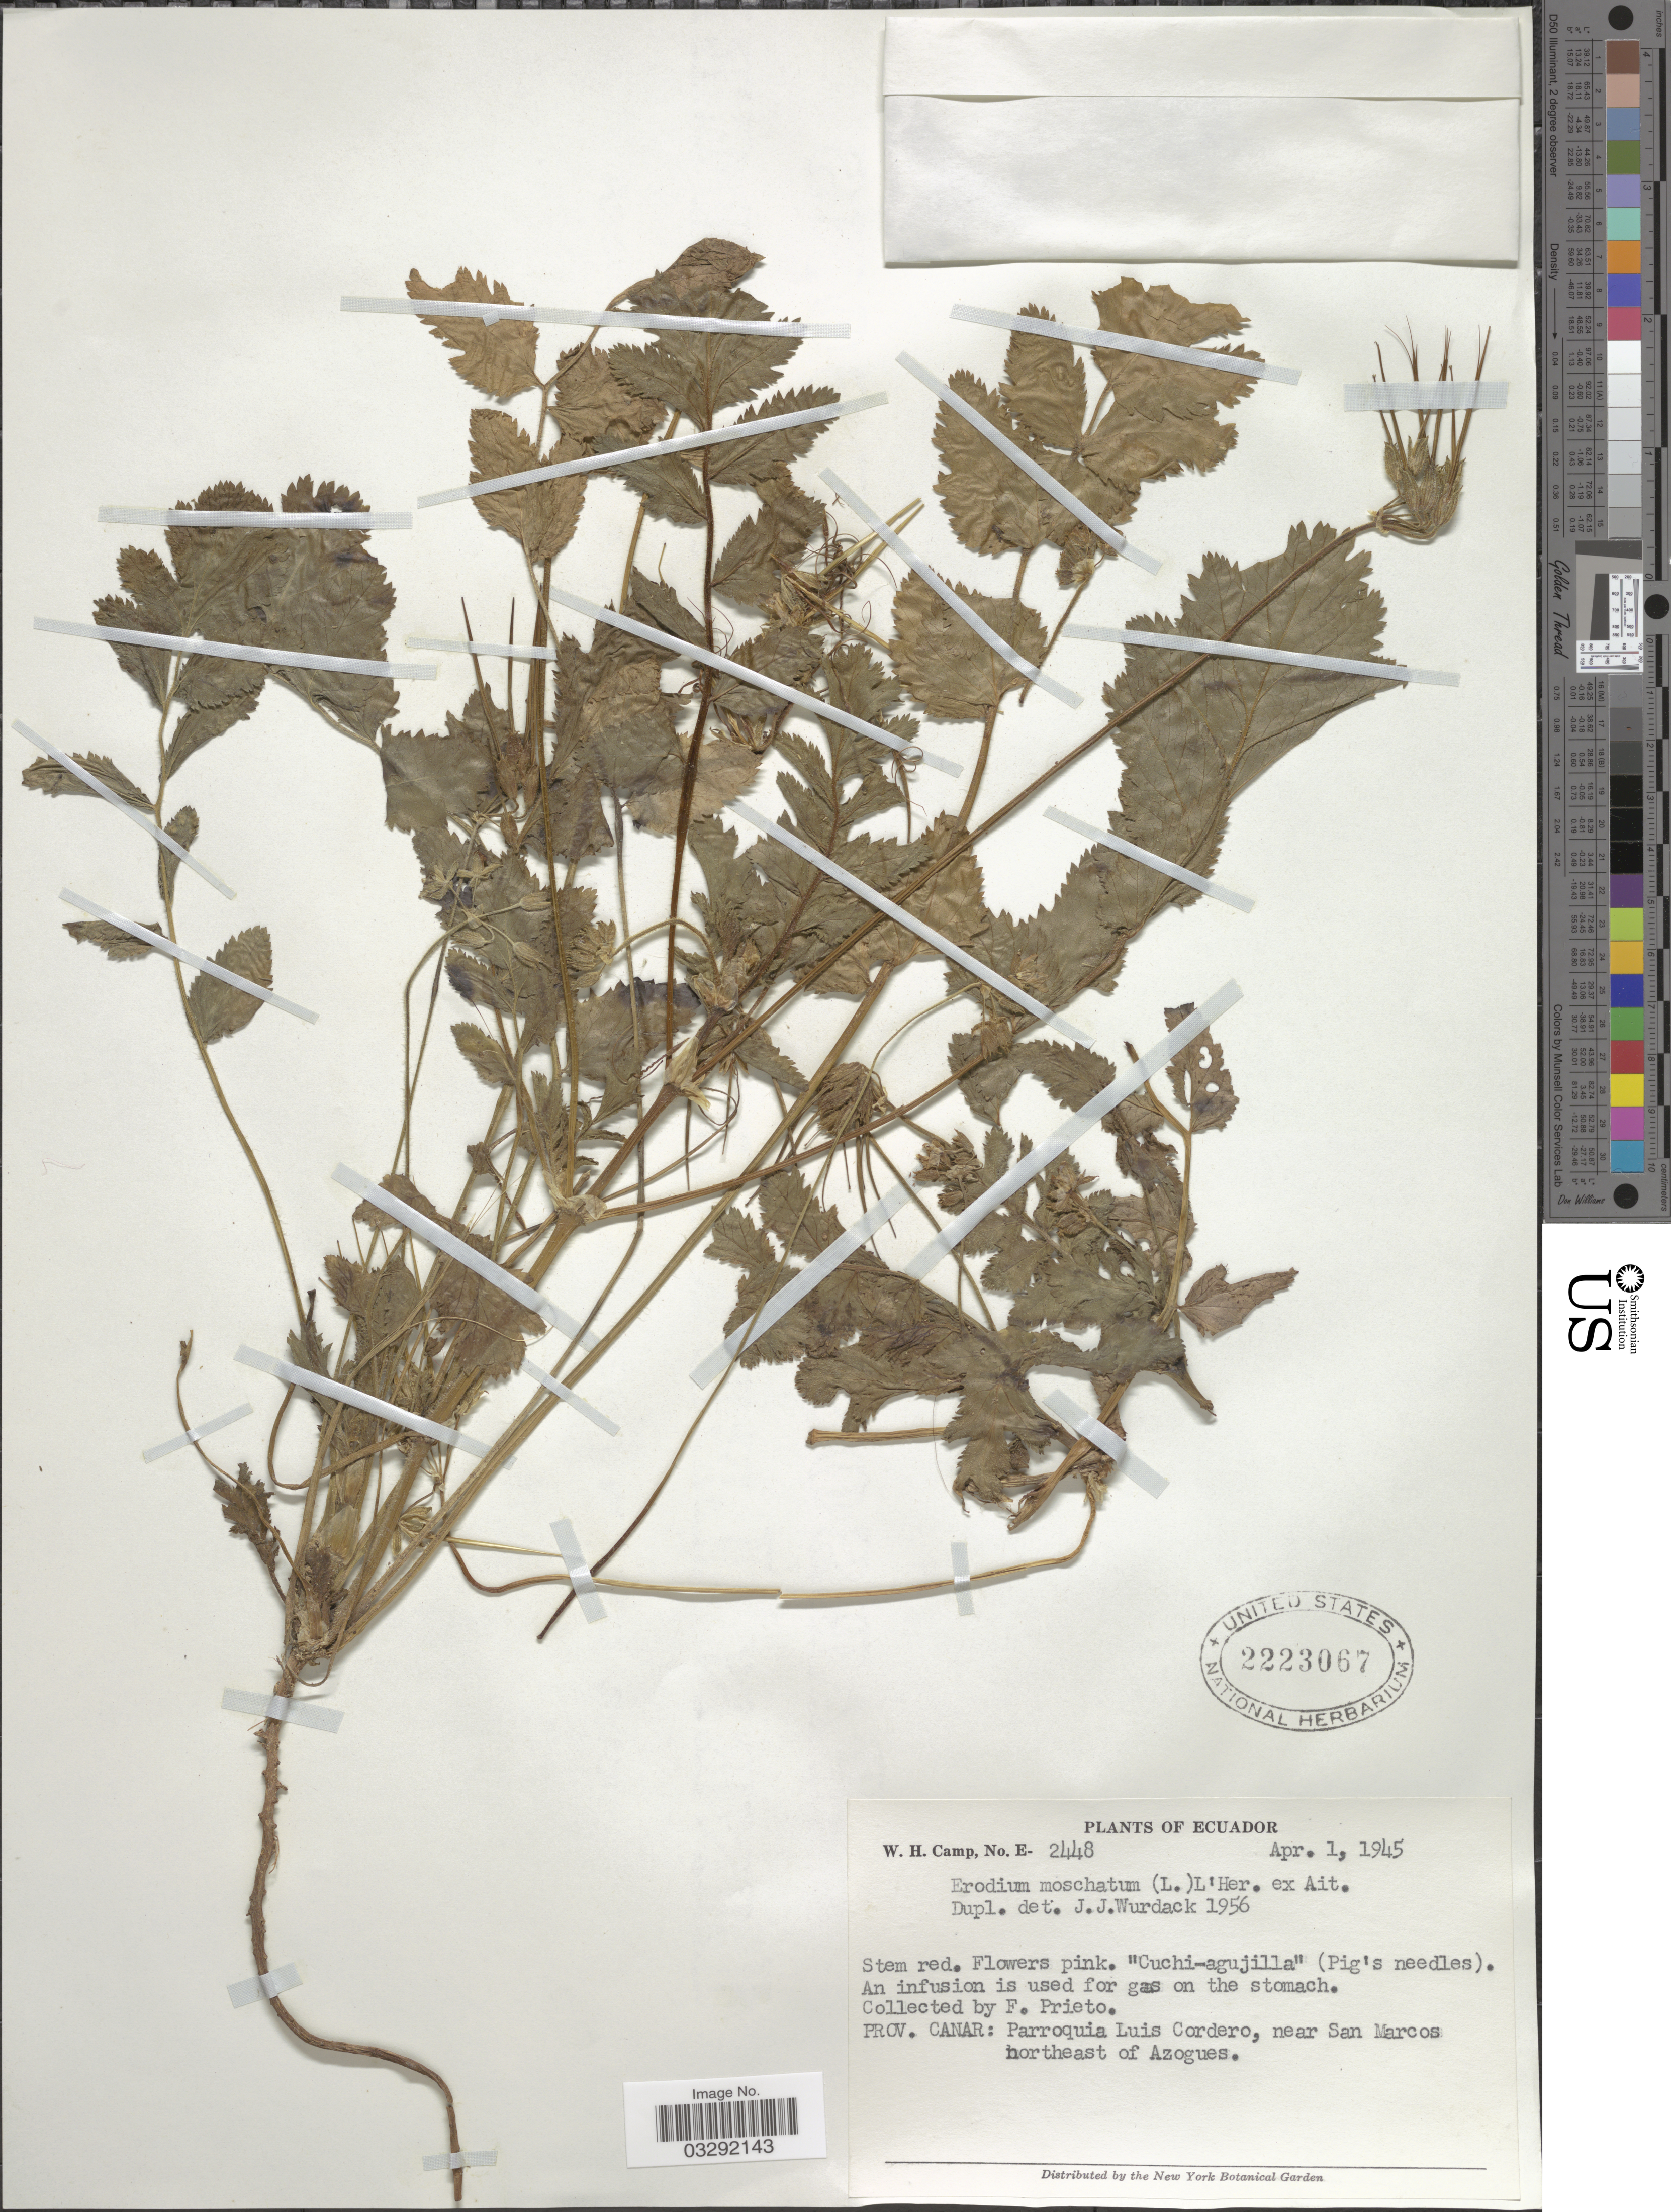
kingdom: Plantae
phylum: Tracheophyta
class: Magnoliopsida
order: Geraniales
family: Geraniaceae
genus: Erodium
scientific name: Erodium moschatum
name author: (L.) L'Hér. ex Aiton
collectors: F. Prieto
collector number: E-2448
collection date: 1945-04-01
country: Ecuador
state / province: Cañar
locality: Parroquia Luis Cordero, near San Marcos northeast of Azogues.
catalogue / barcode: US 2223067